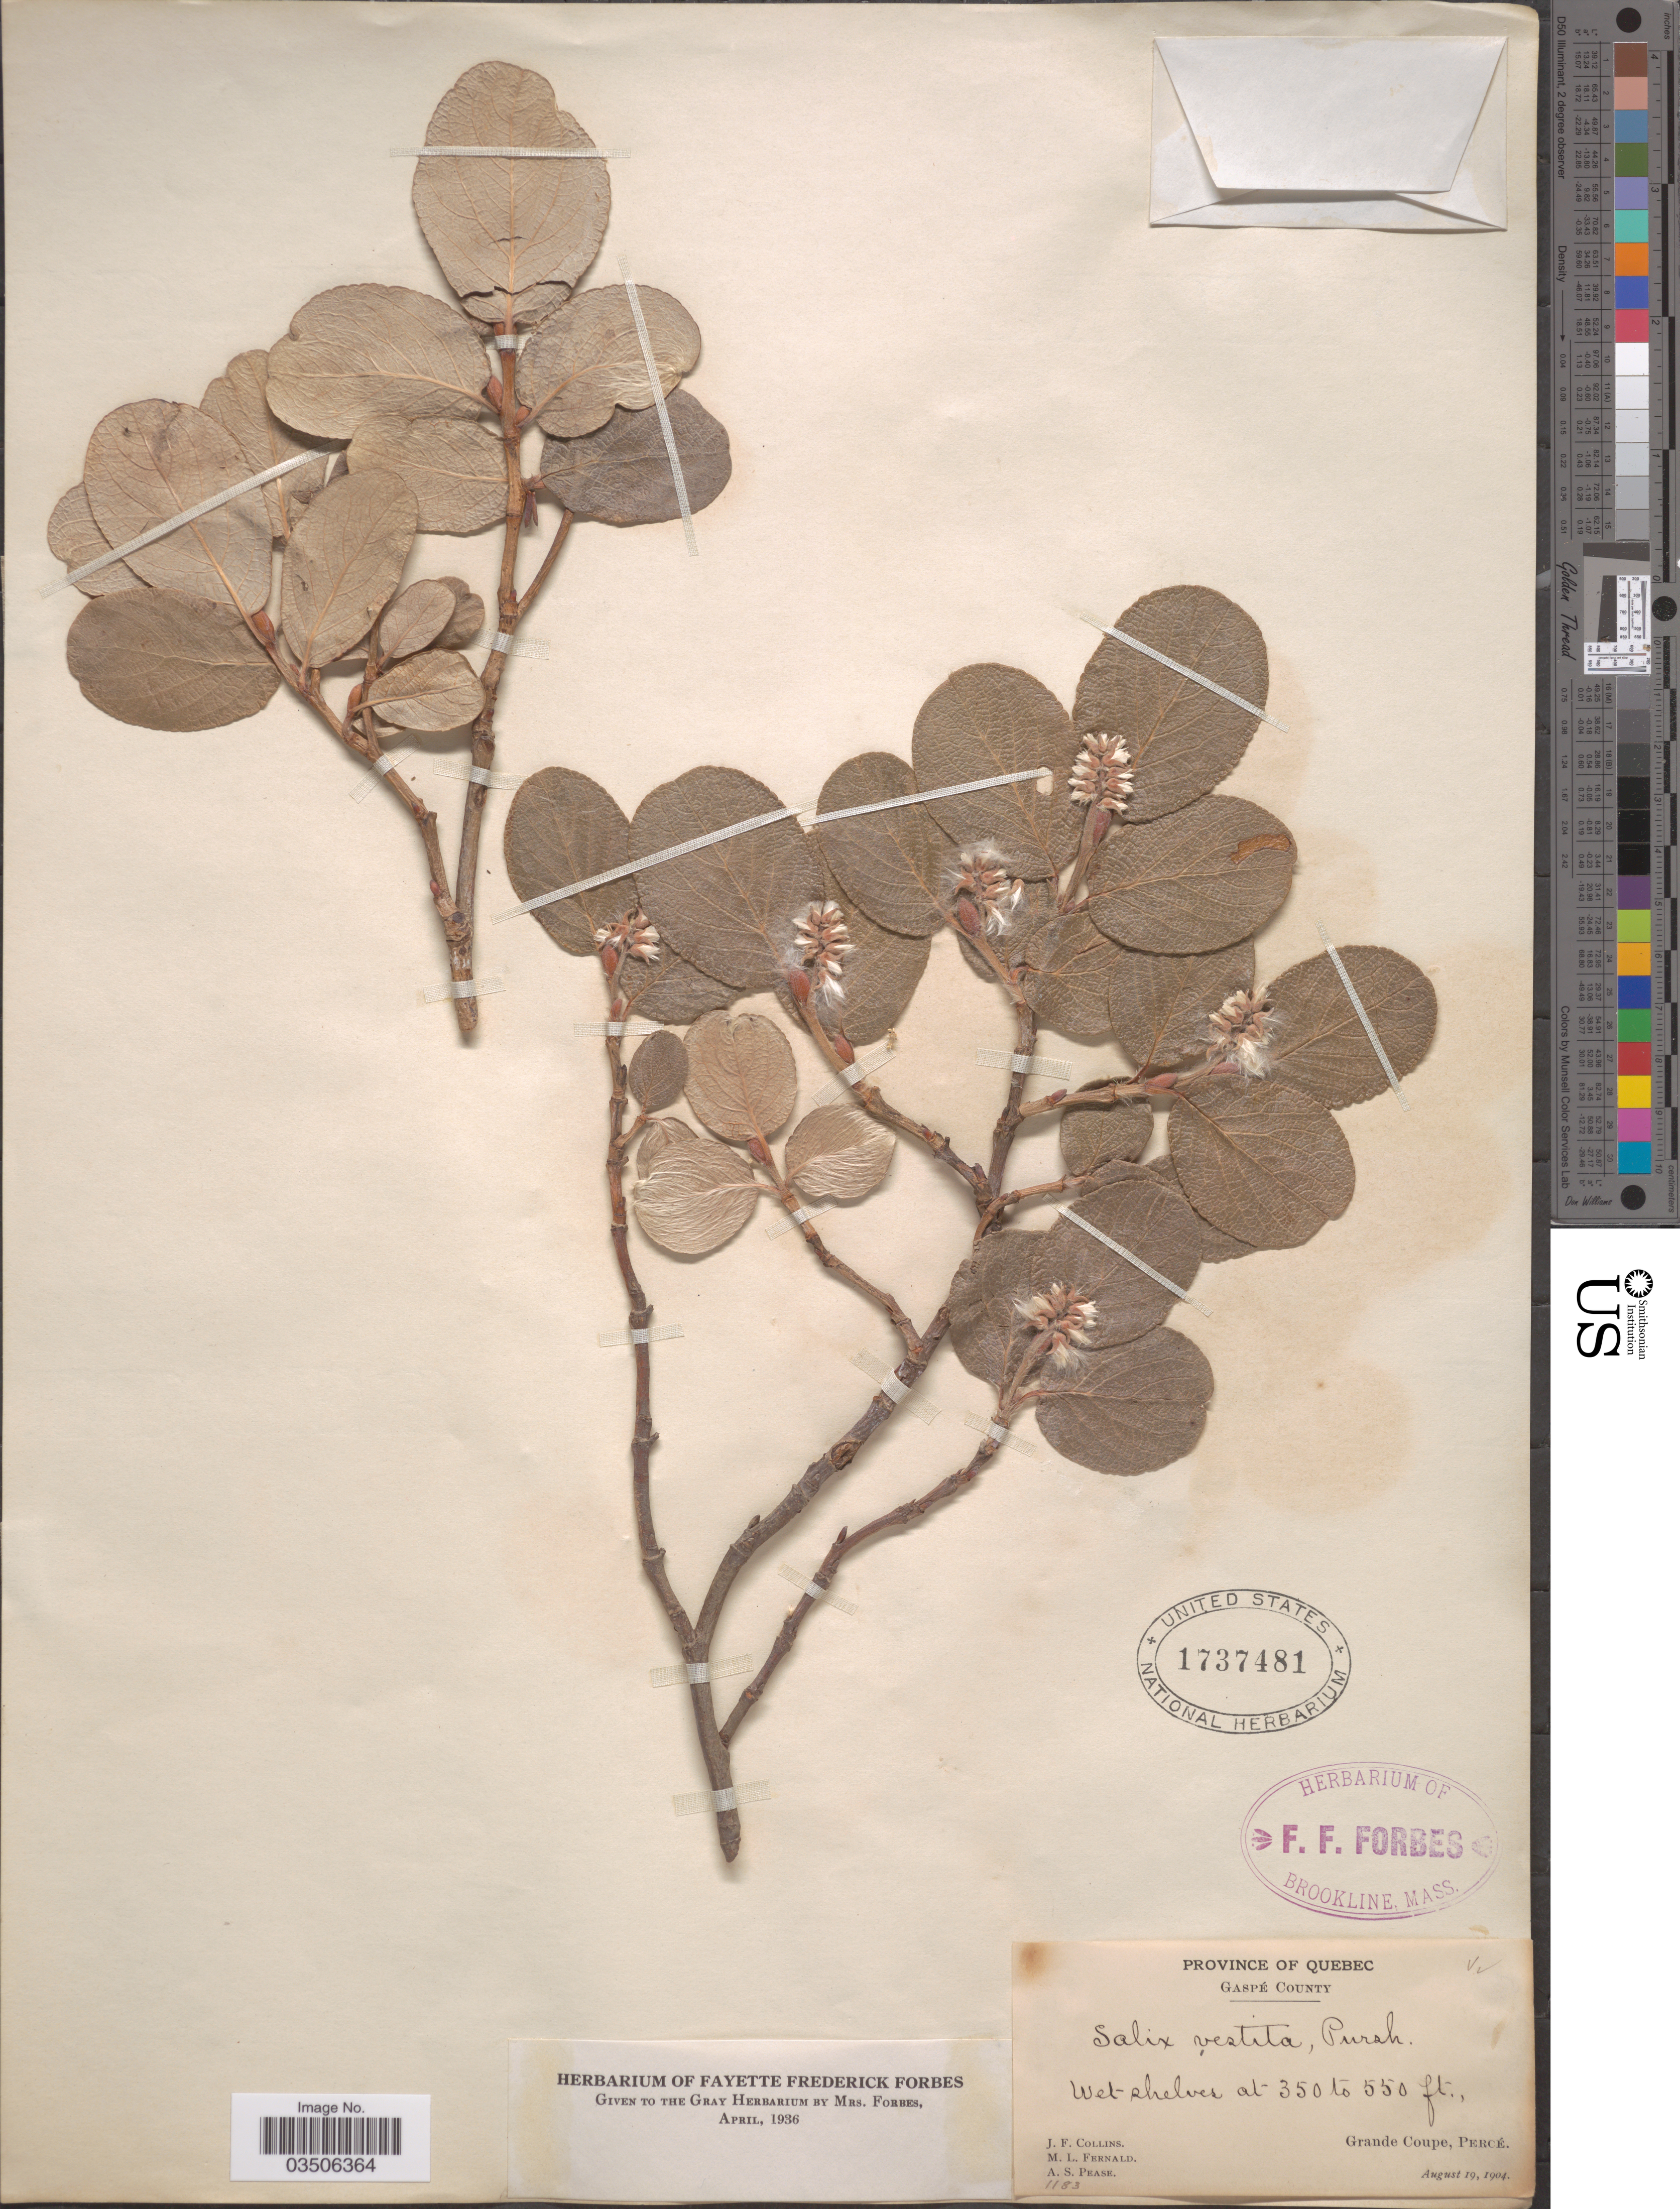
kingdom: Plantae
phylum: Tracheophyta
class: Magnoliopsida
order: Malpighiales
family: Salicaceae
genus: Salix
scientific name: Salix vestita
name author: Pursh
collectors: J. Collins, M. L. Fernald & A. S. Pease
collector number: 1183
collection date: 1904-08-19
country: Canada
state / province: Quebec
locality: Gaspé County. Grande Coupe, Percé.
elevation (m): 107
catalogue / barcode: US 1737481